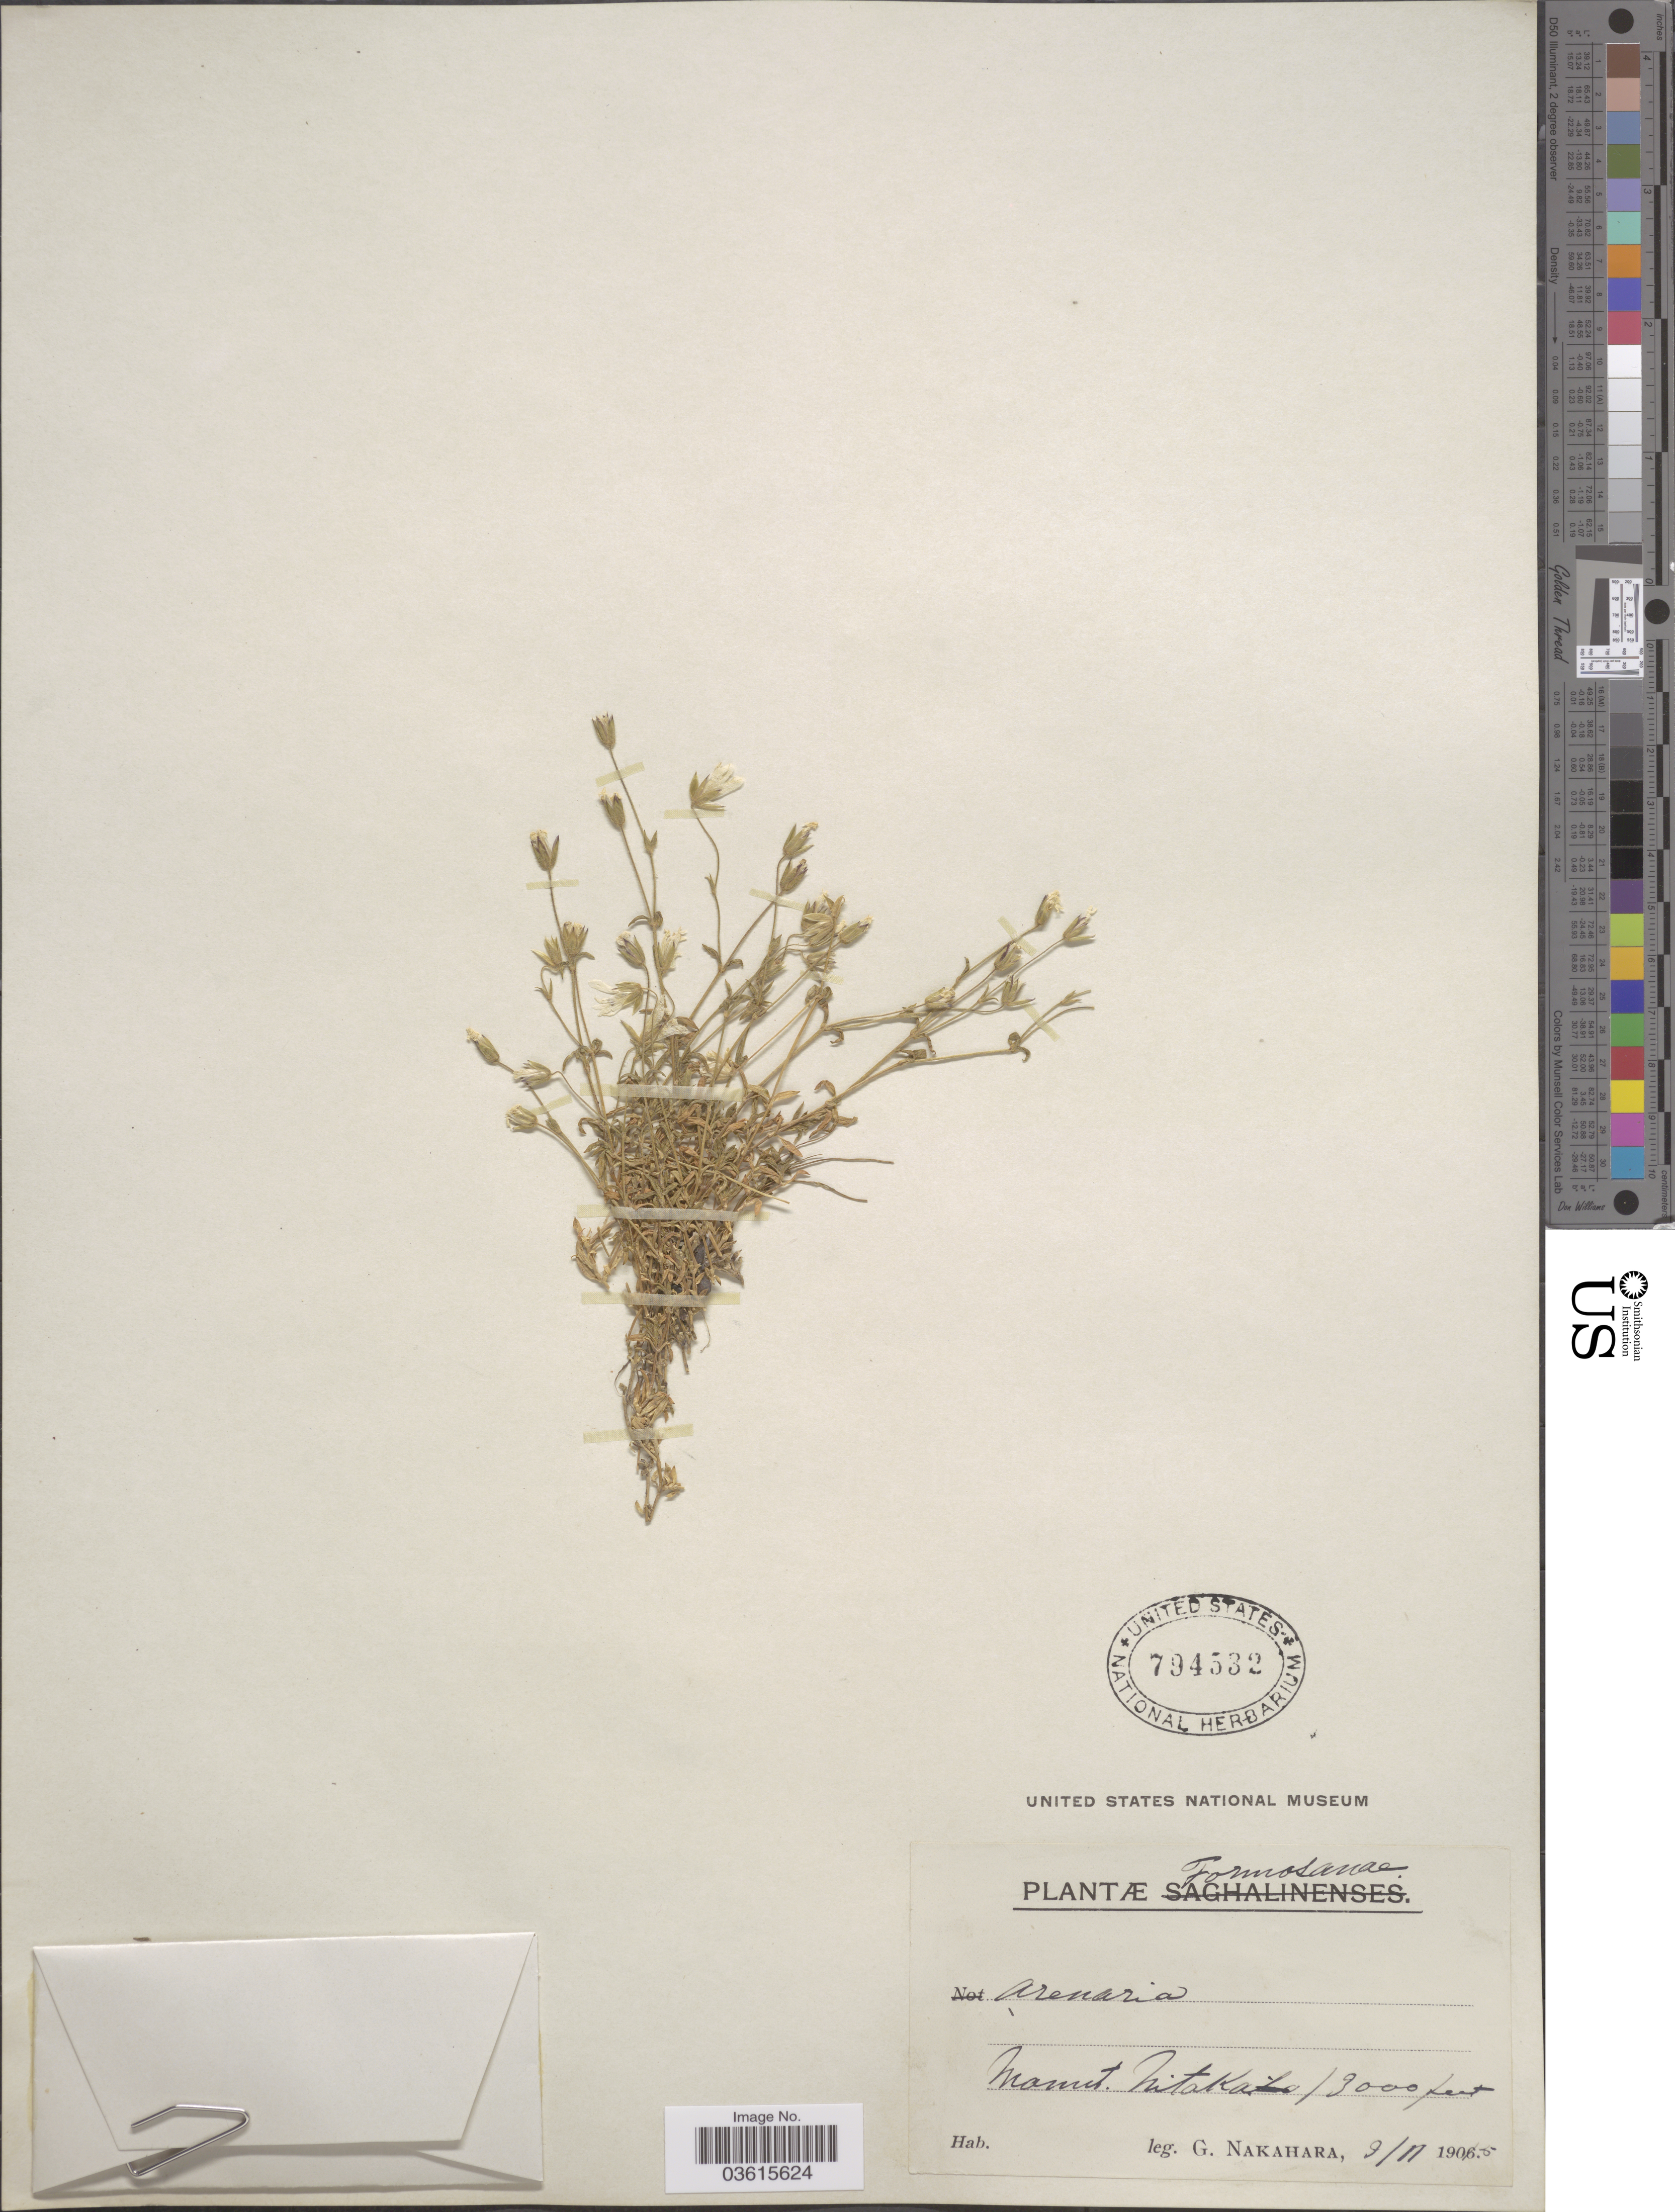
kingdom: Plantae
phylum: Tracheophyta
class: Magnoliopsida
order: Caryophyllales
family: Caryophyllaceae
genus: Arenaria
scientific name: Arenaria sp.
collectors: G. Nakahara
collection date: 1905-11-09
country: Taiwan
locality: Formosanæ. Mount Nitaka.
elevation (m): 3962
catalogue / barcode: US 794532